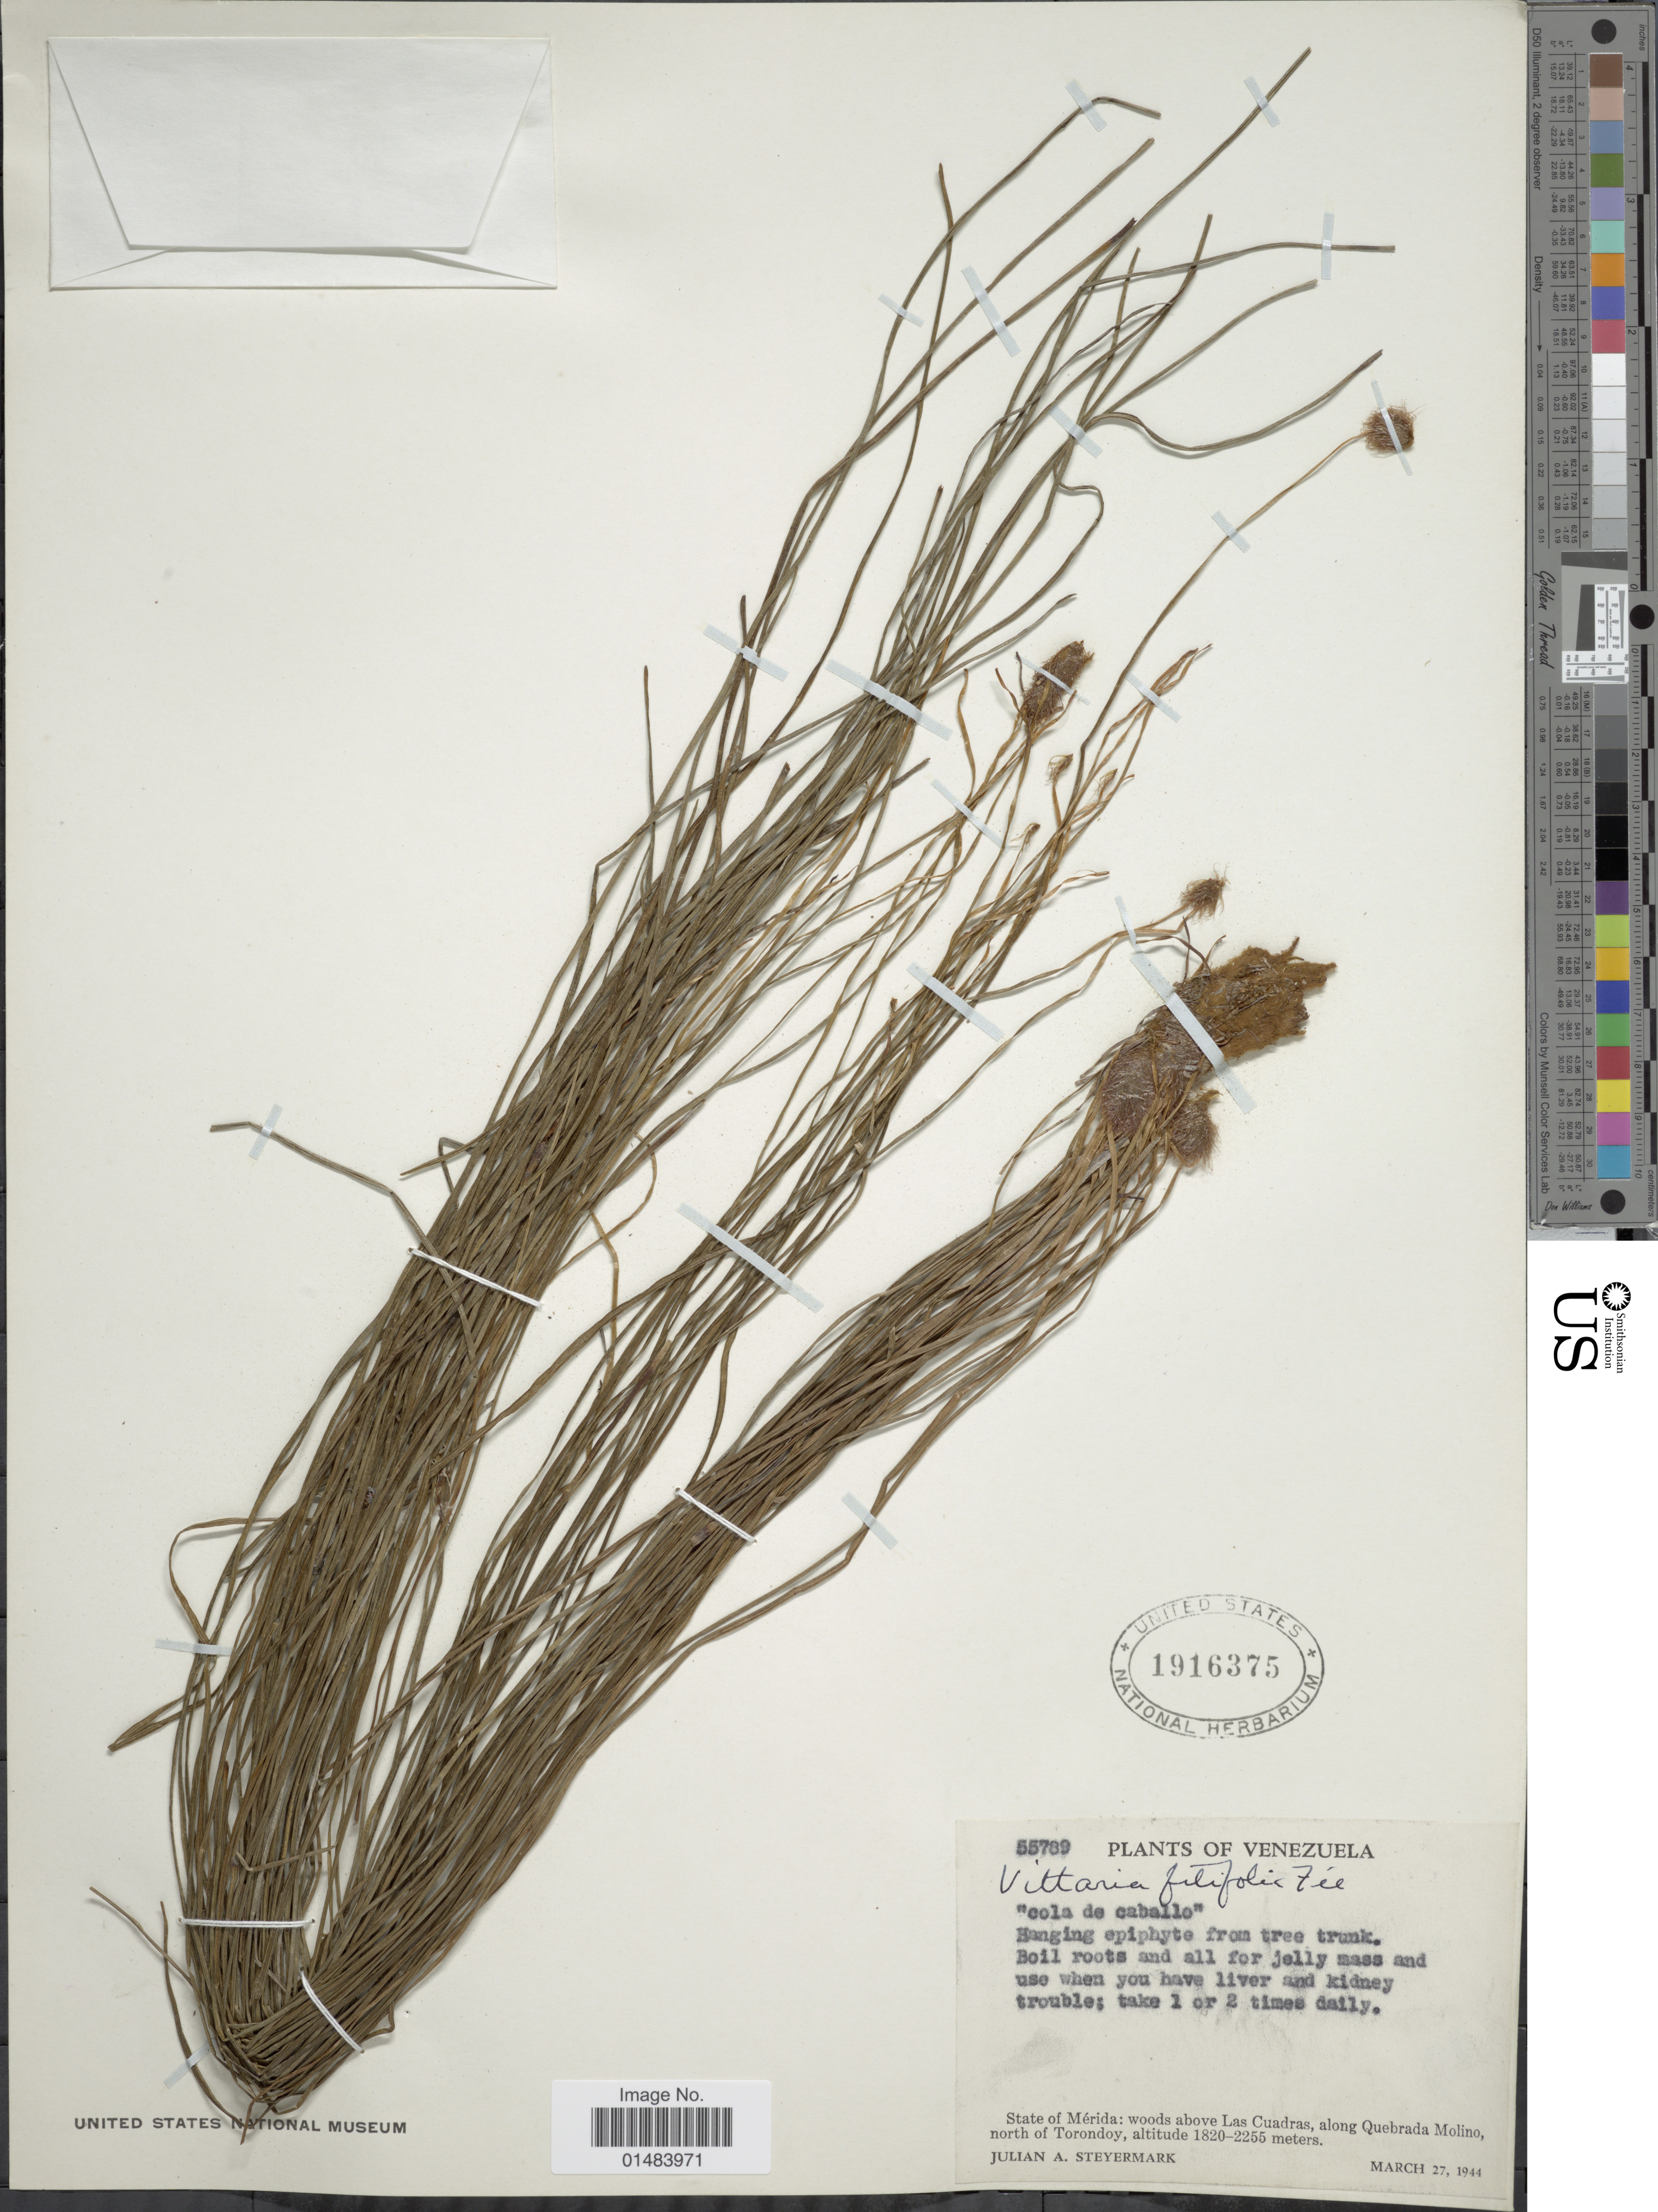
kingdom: Plantae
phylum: Tracheophyta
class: Polypodiopsida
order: Polypodiales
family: Pteridaceae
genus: Vittaria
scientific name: Vittaria graminifolia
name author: Kaulf.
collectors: J. Steyermark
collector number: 55789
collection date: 1944-03-27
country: Venezuela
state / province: Mérida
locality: Venezulea, woods above Las Cuadras, along Quebrada Molino, north of Torondoy.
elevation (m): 1820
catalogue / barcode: US 1916375